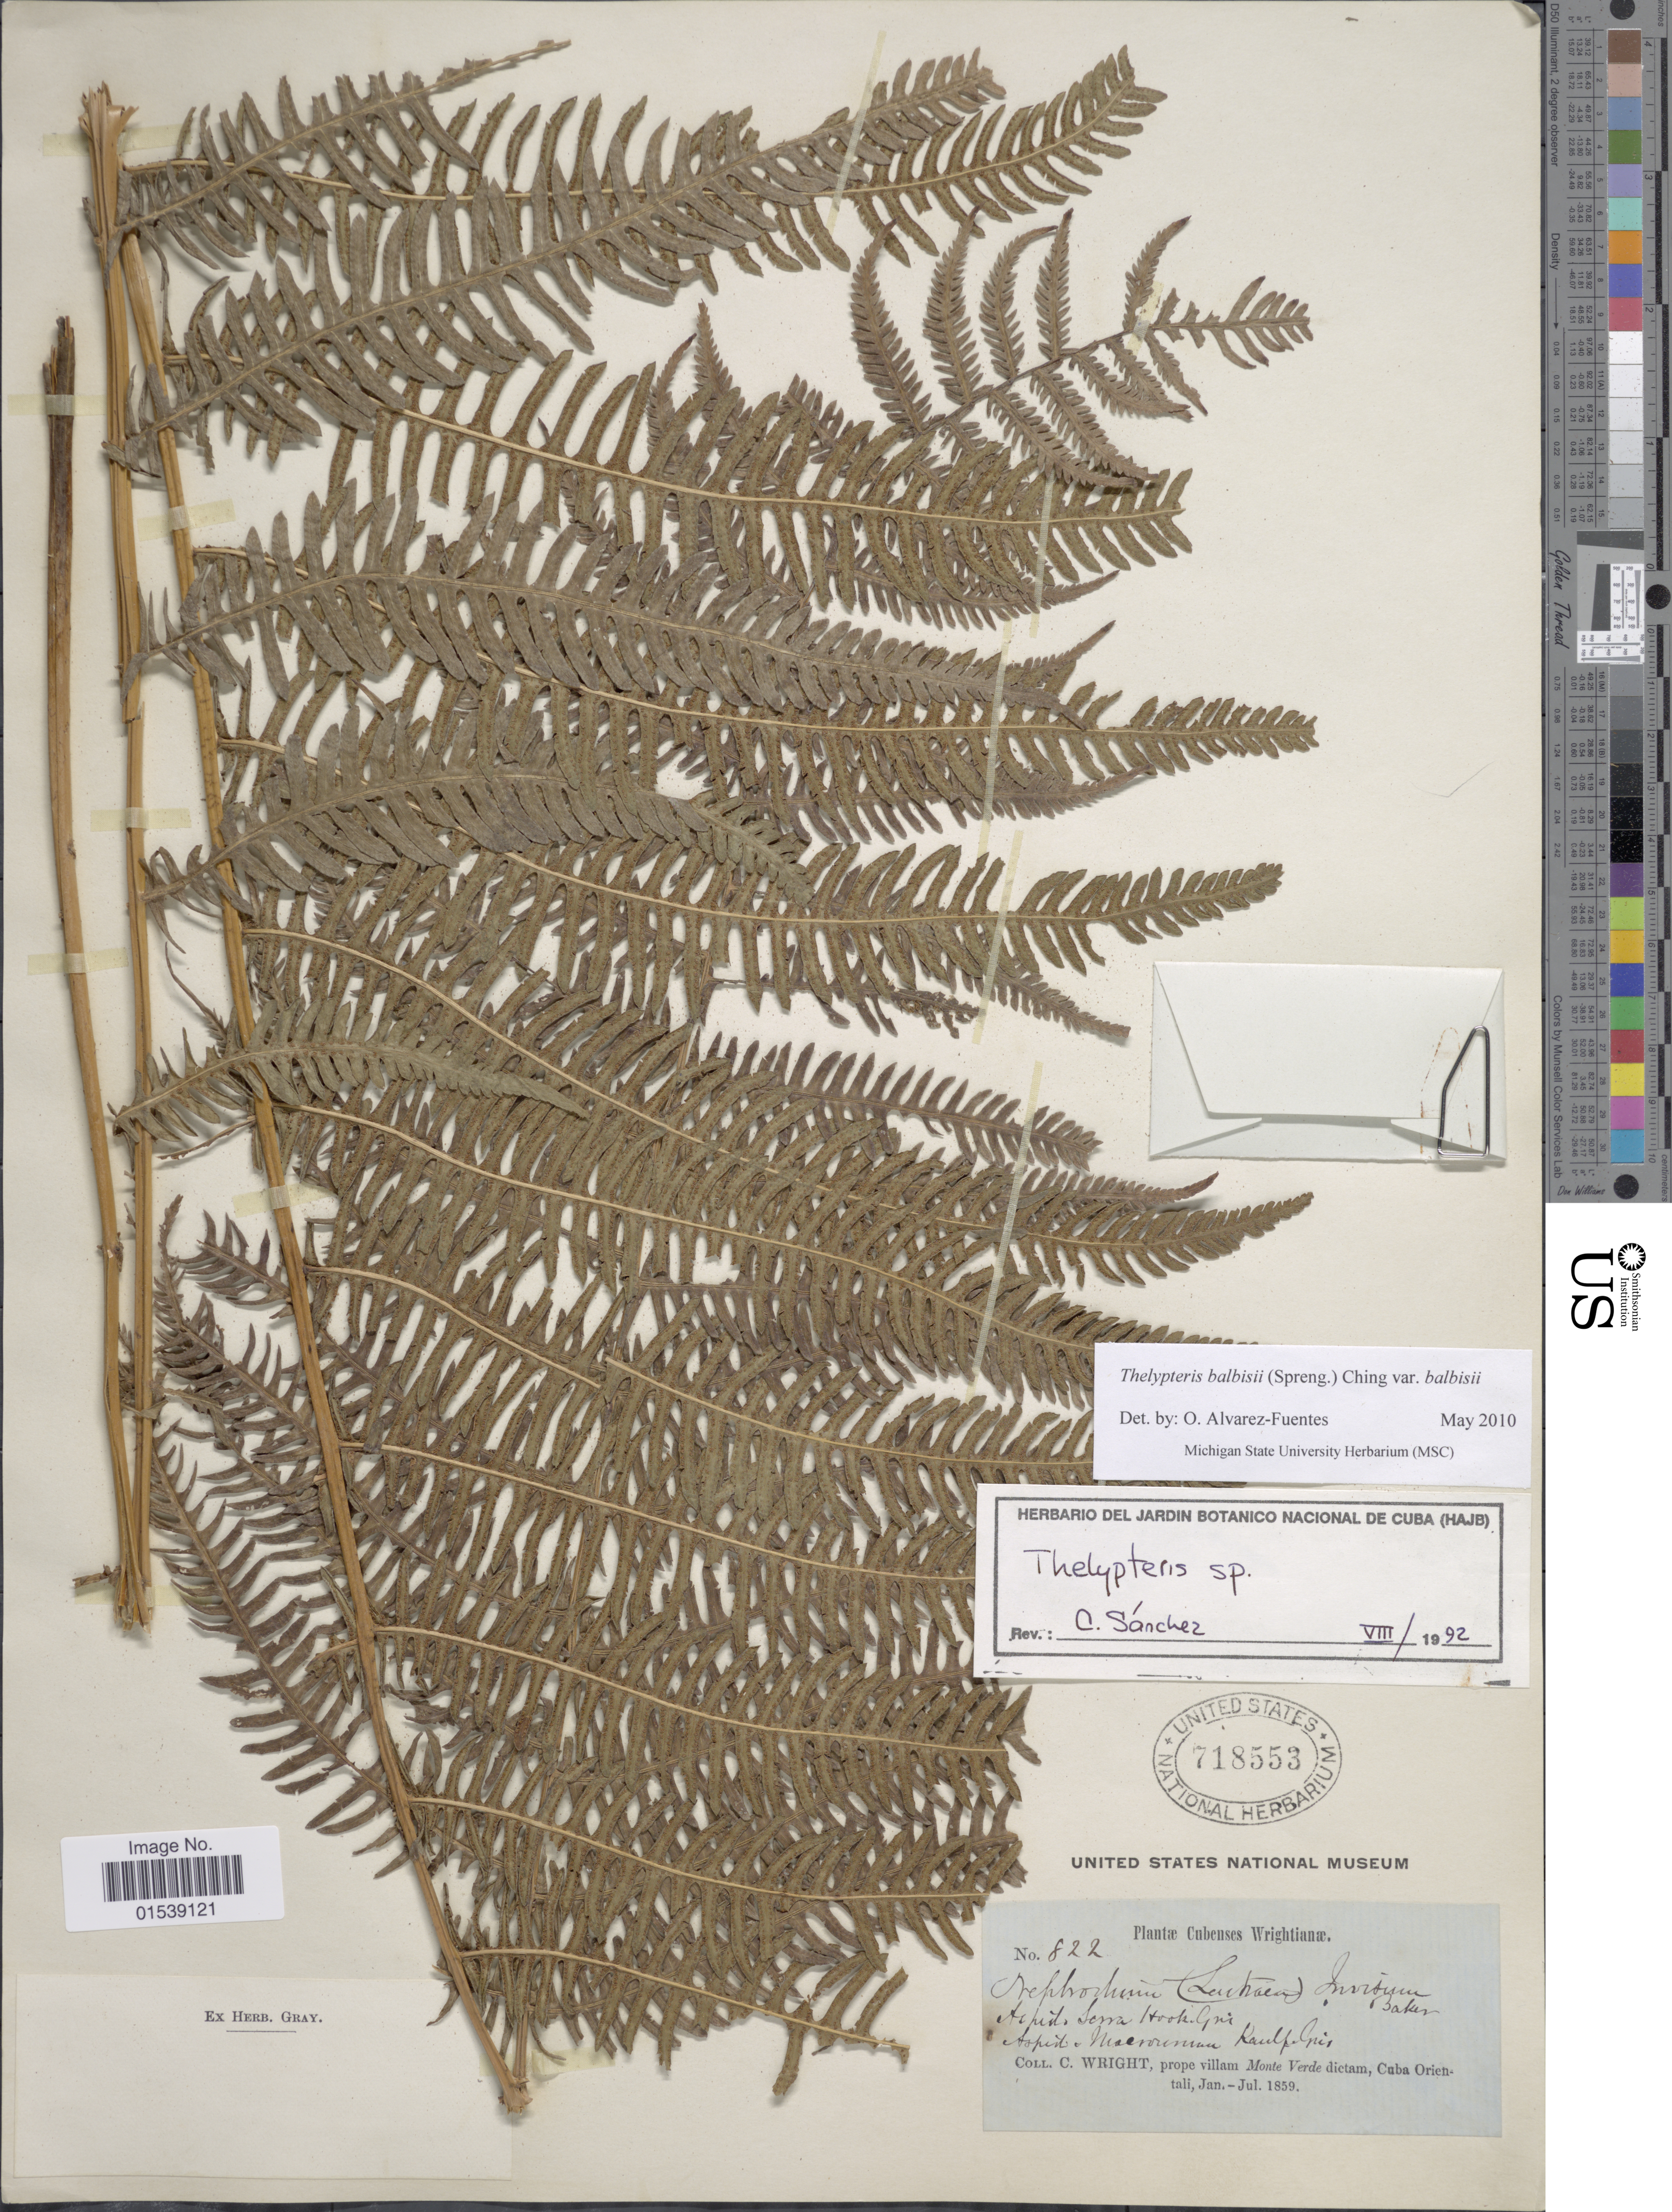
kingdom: Plantae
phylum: Tracheophyta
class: Polypodiopsida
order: Polypodiales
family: Thelypteridaceae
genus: Amauropelta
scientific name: Amauropelta balbisii (Spreng.) comb. nov., ined. 2015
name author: (Spreng.)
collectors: C. Wright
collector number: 822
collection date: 1859-01/1895-07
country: Cuba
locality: Prope villam Monte Verde dictam, Cuba Orientali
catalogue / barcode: US 718553